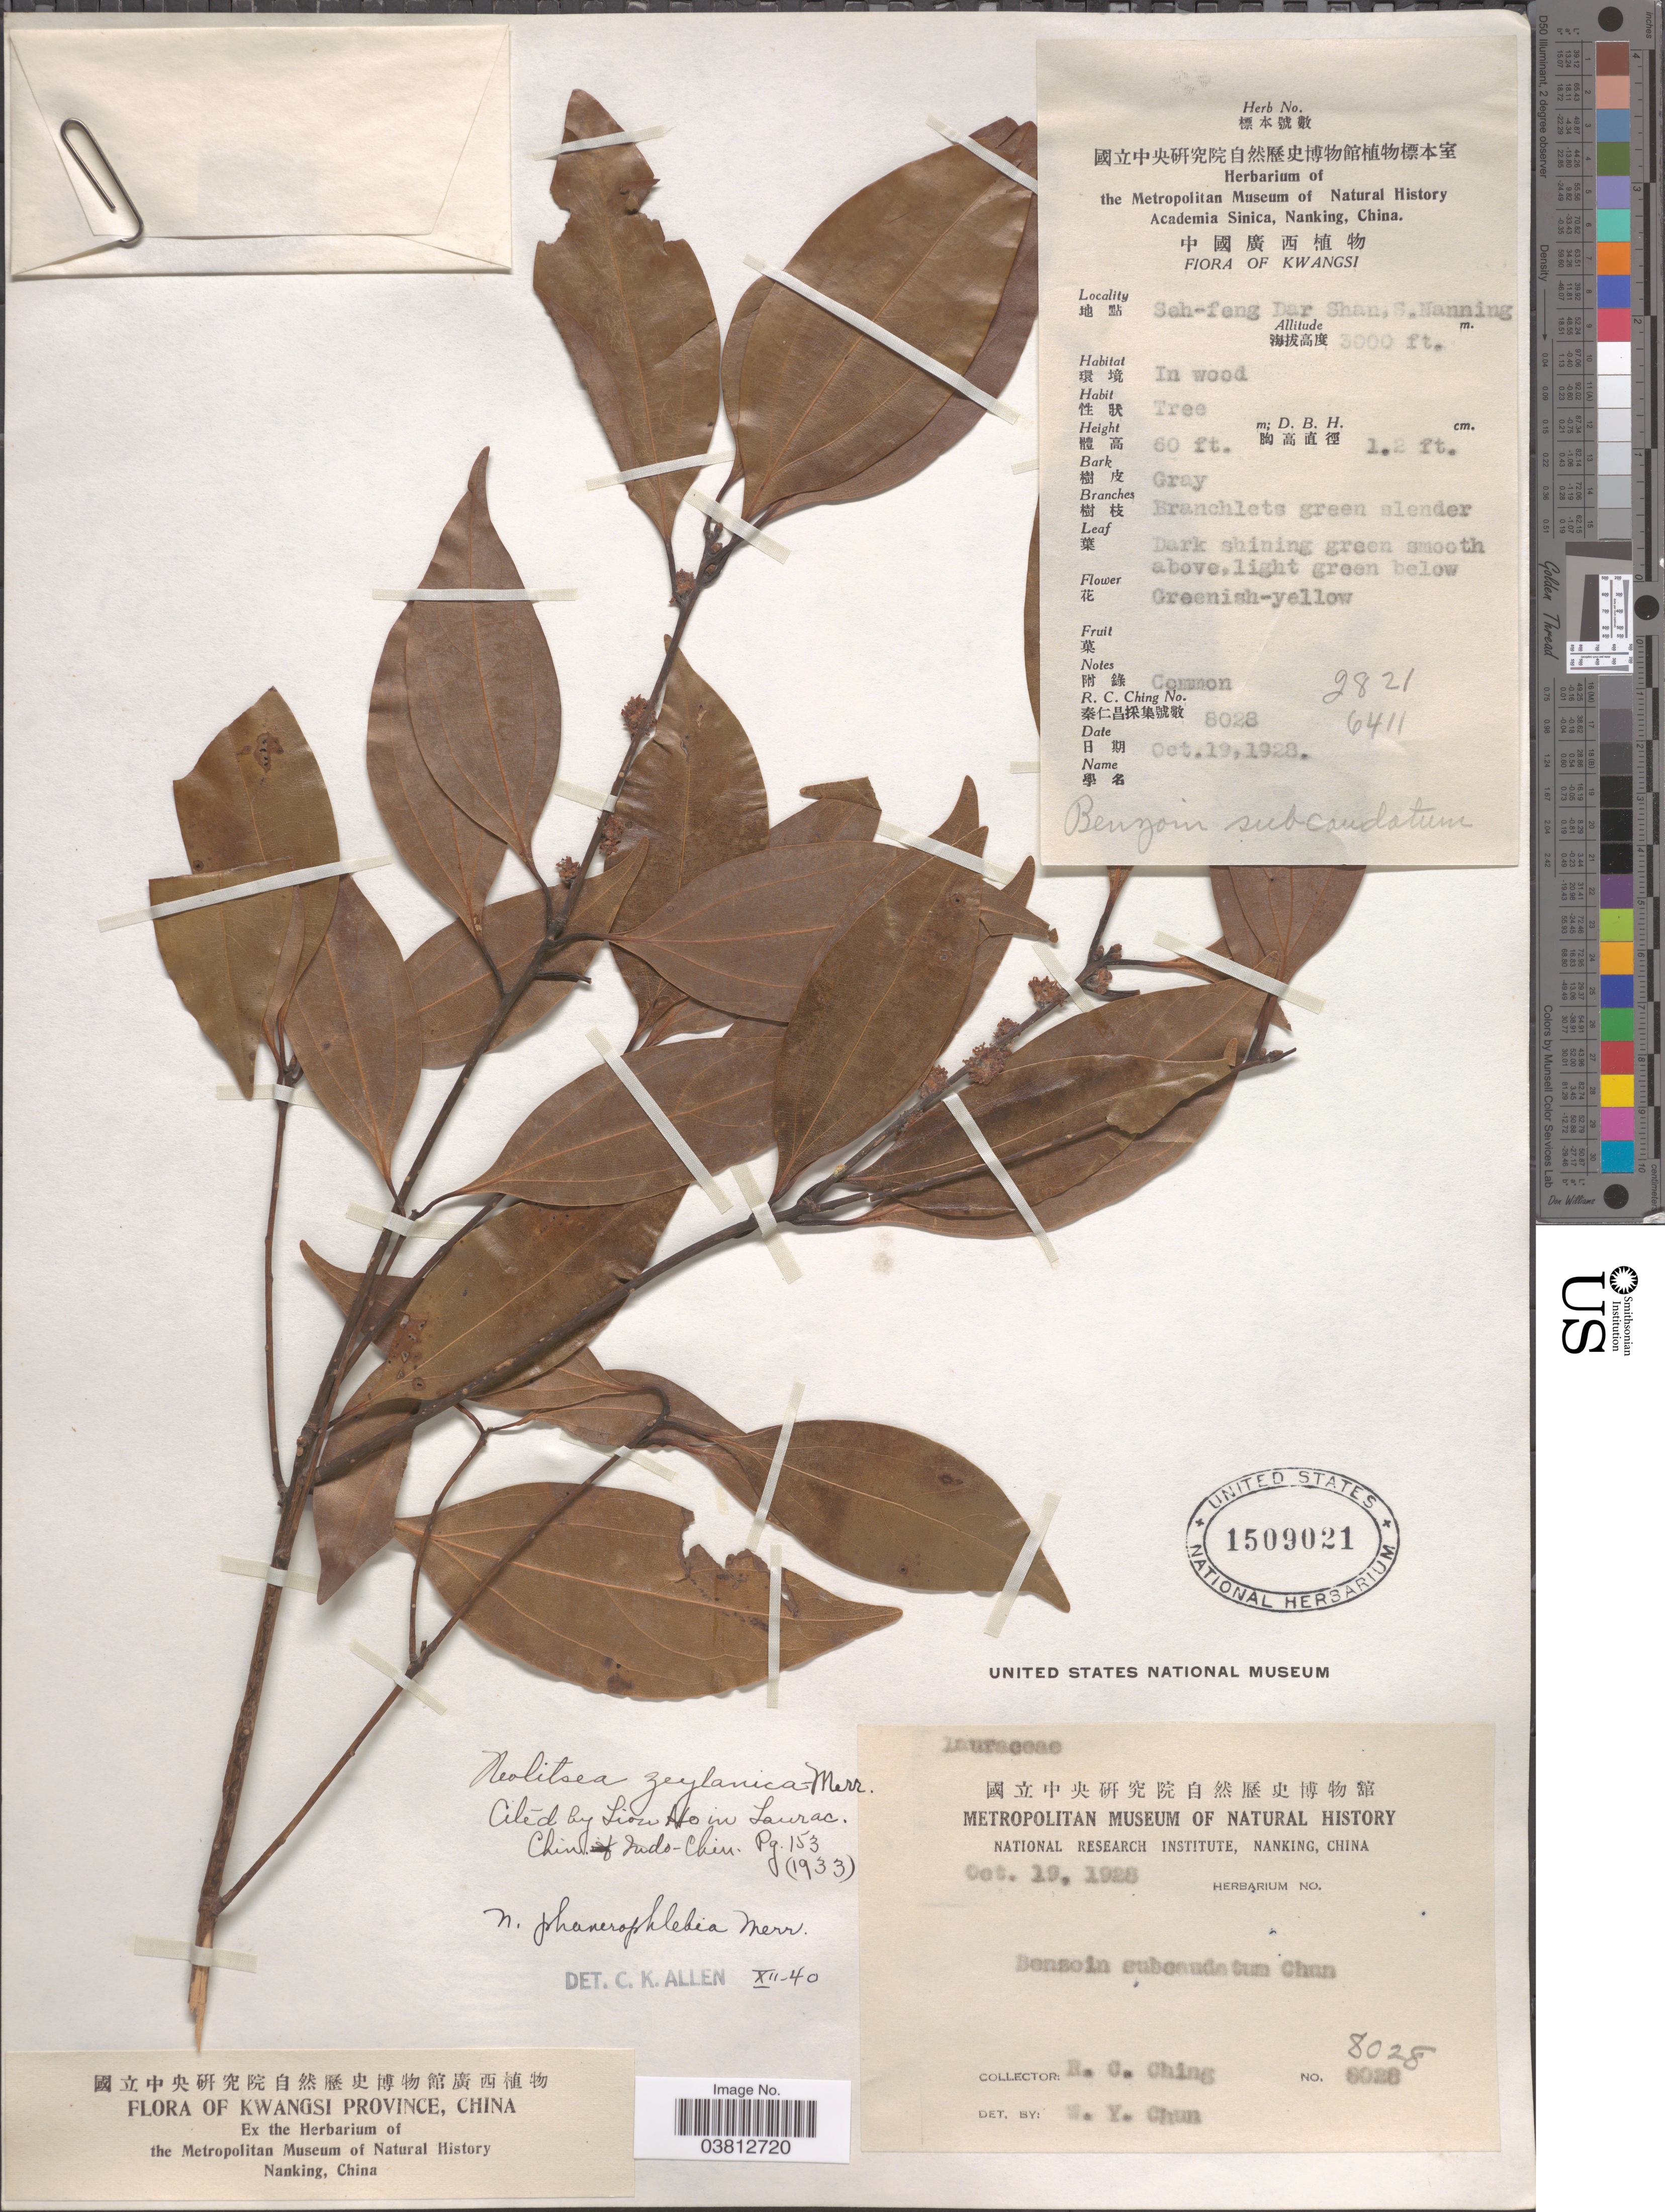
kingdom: Plantae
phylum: Tracheophyta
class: Magnoliopsida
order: Laurales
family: Lauraceae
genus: Neolitsea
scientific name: Neolitsea phanerophlebia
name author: Merr.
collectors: R. C. Ching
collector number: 8028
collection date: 1925-10-19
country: China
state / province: Guangxi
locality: Kwangsi Province. Seh-feng Dar Shan, S. Nanning.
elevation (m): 914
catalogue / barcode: US 1509021